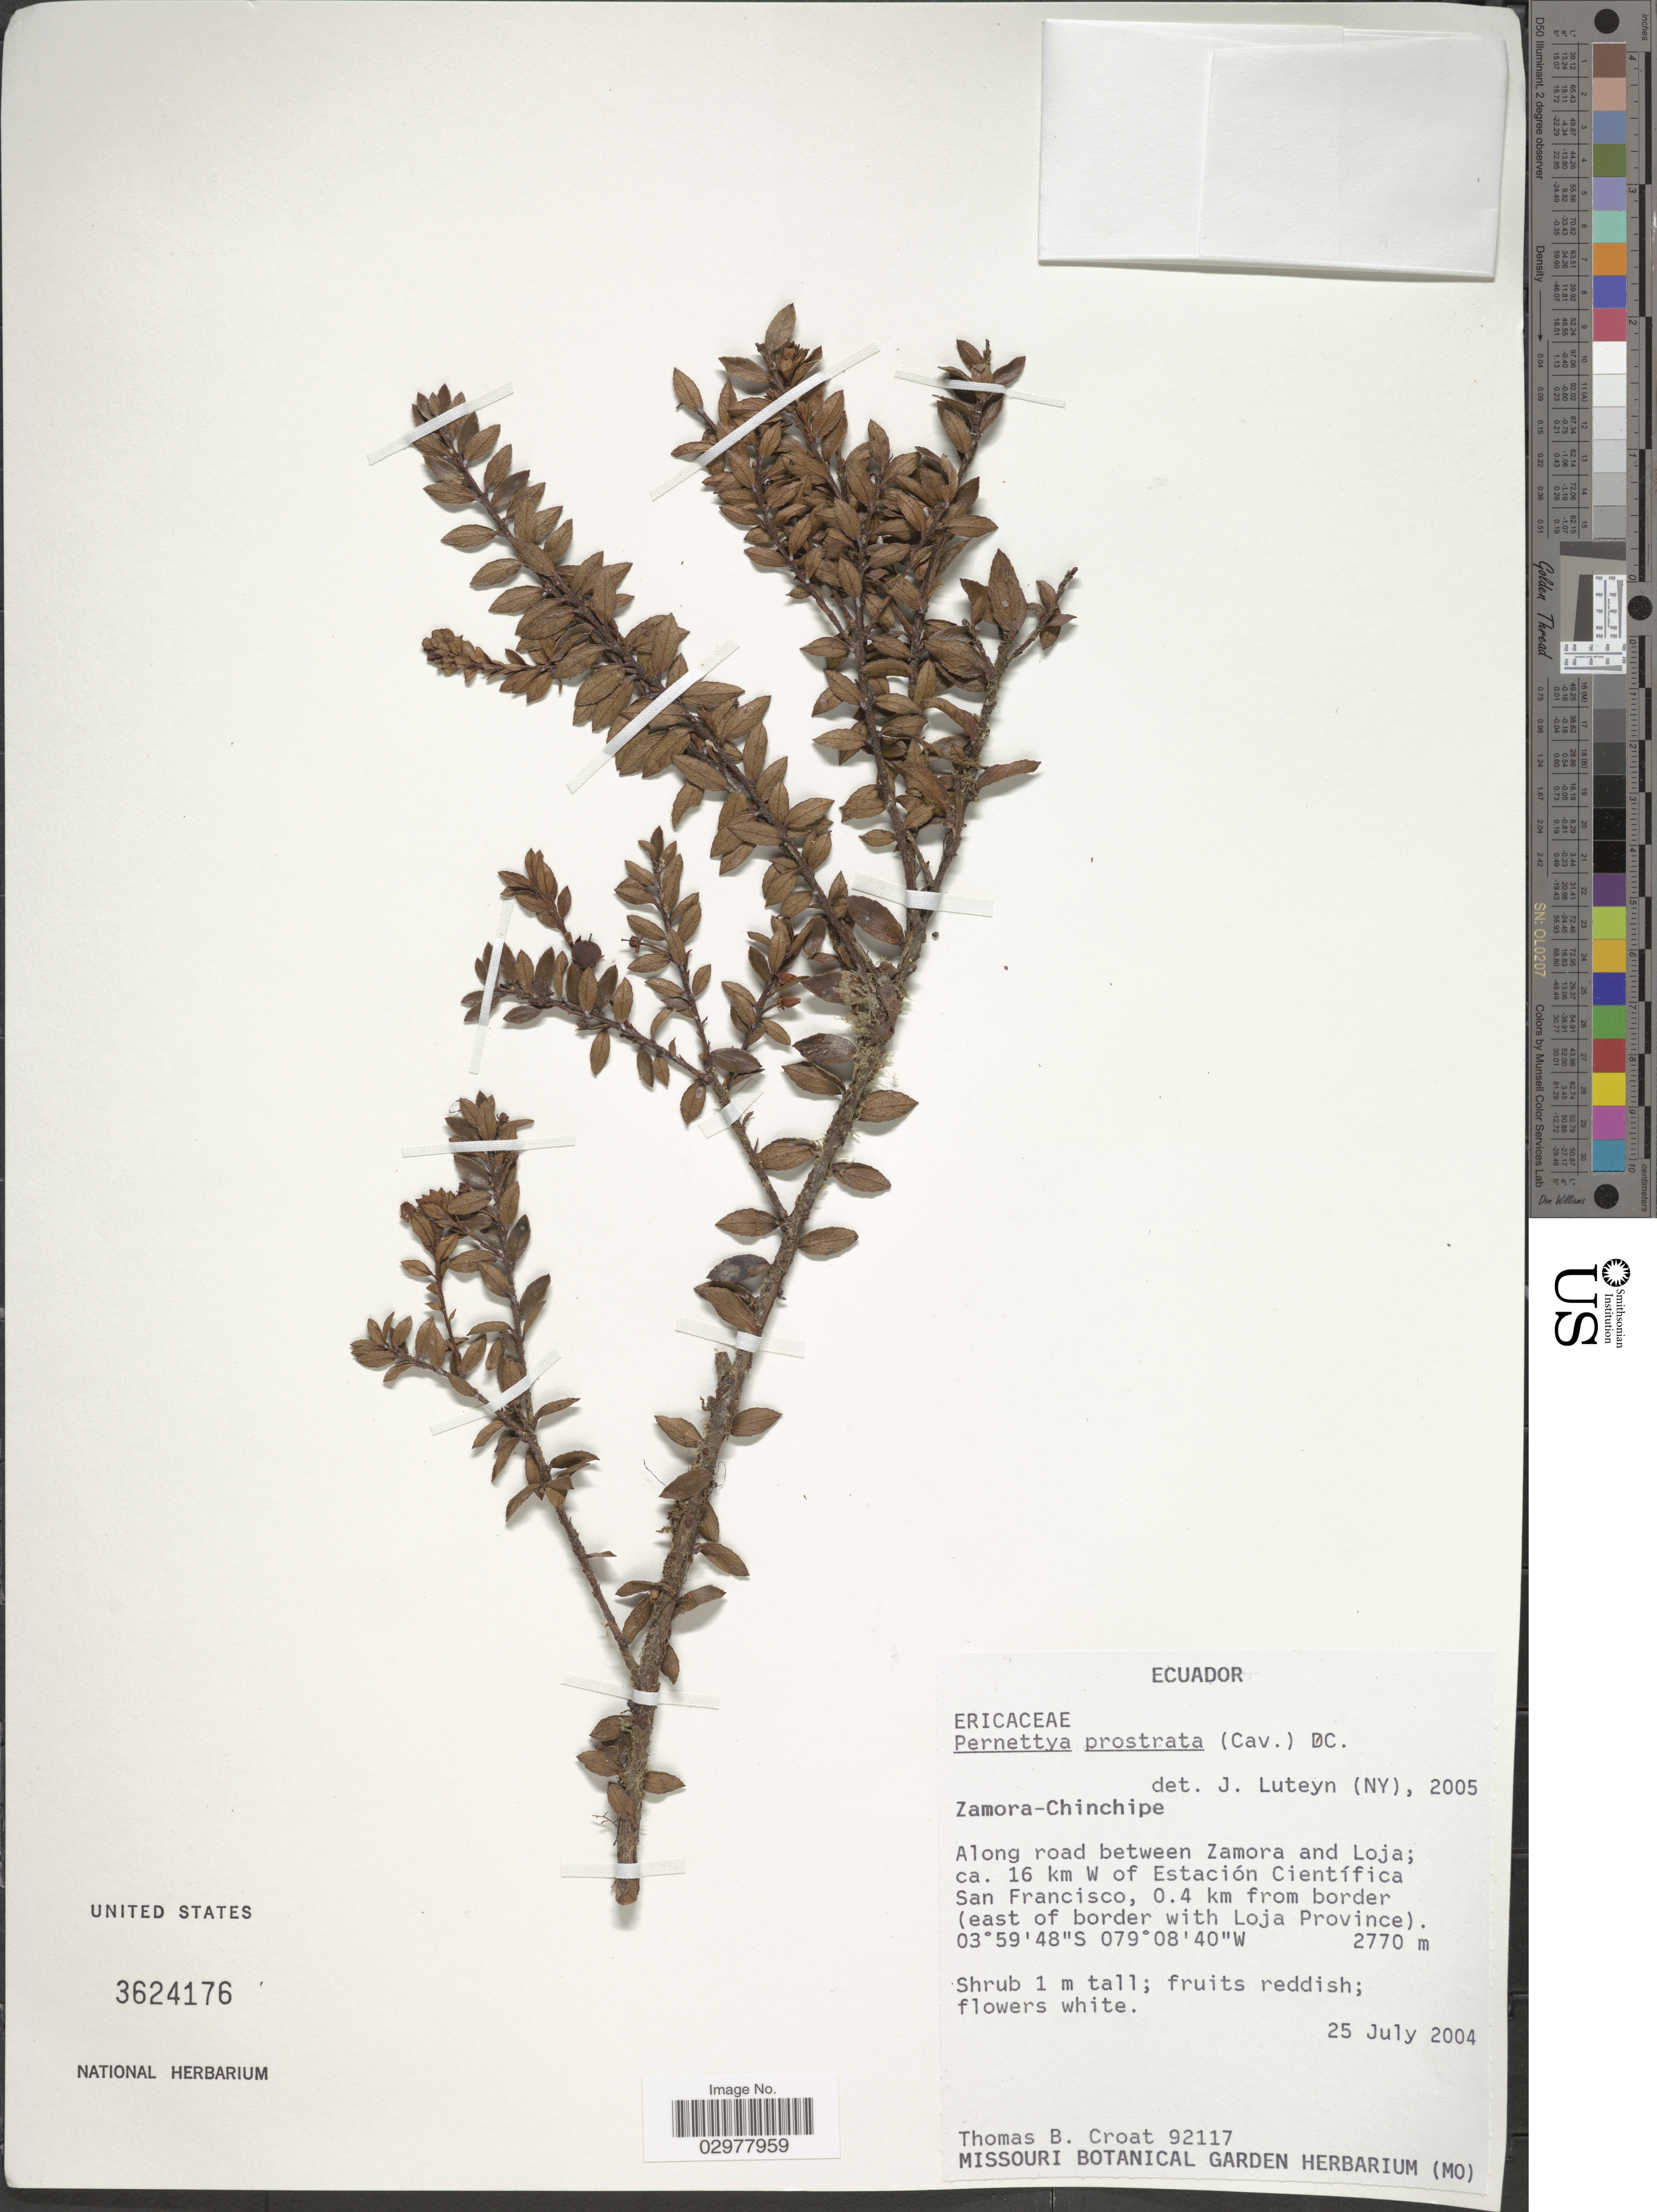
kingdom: Plantae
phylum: Tracheophyta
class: Magnoliopsida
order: Ericales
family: Ericaceae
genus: Pernettya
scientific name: Pernettya prostrata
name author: (Cav.) DC.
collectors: T. B. Croat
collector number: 92117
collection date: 2004-07-25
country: Ecuador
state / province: Zamora-Chinchipe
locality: Along road between Zamora and Loja; ca. 16 km W of Estación Científica San Francisco, 0.4 km from border (east of border with Loja Province).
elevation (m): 2770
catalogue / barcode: US 3624176